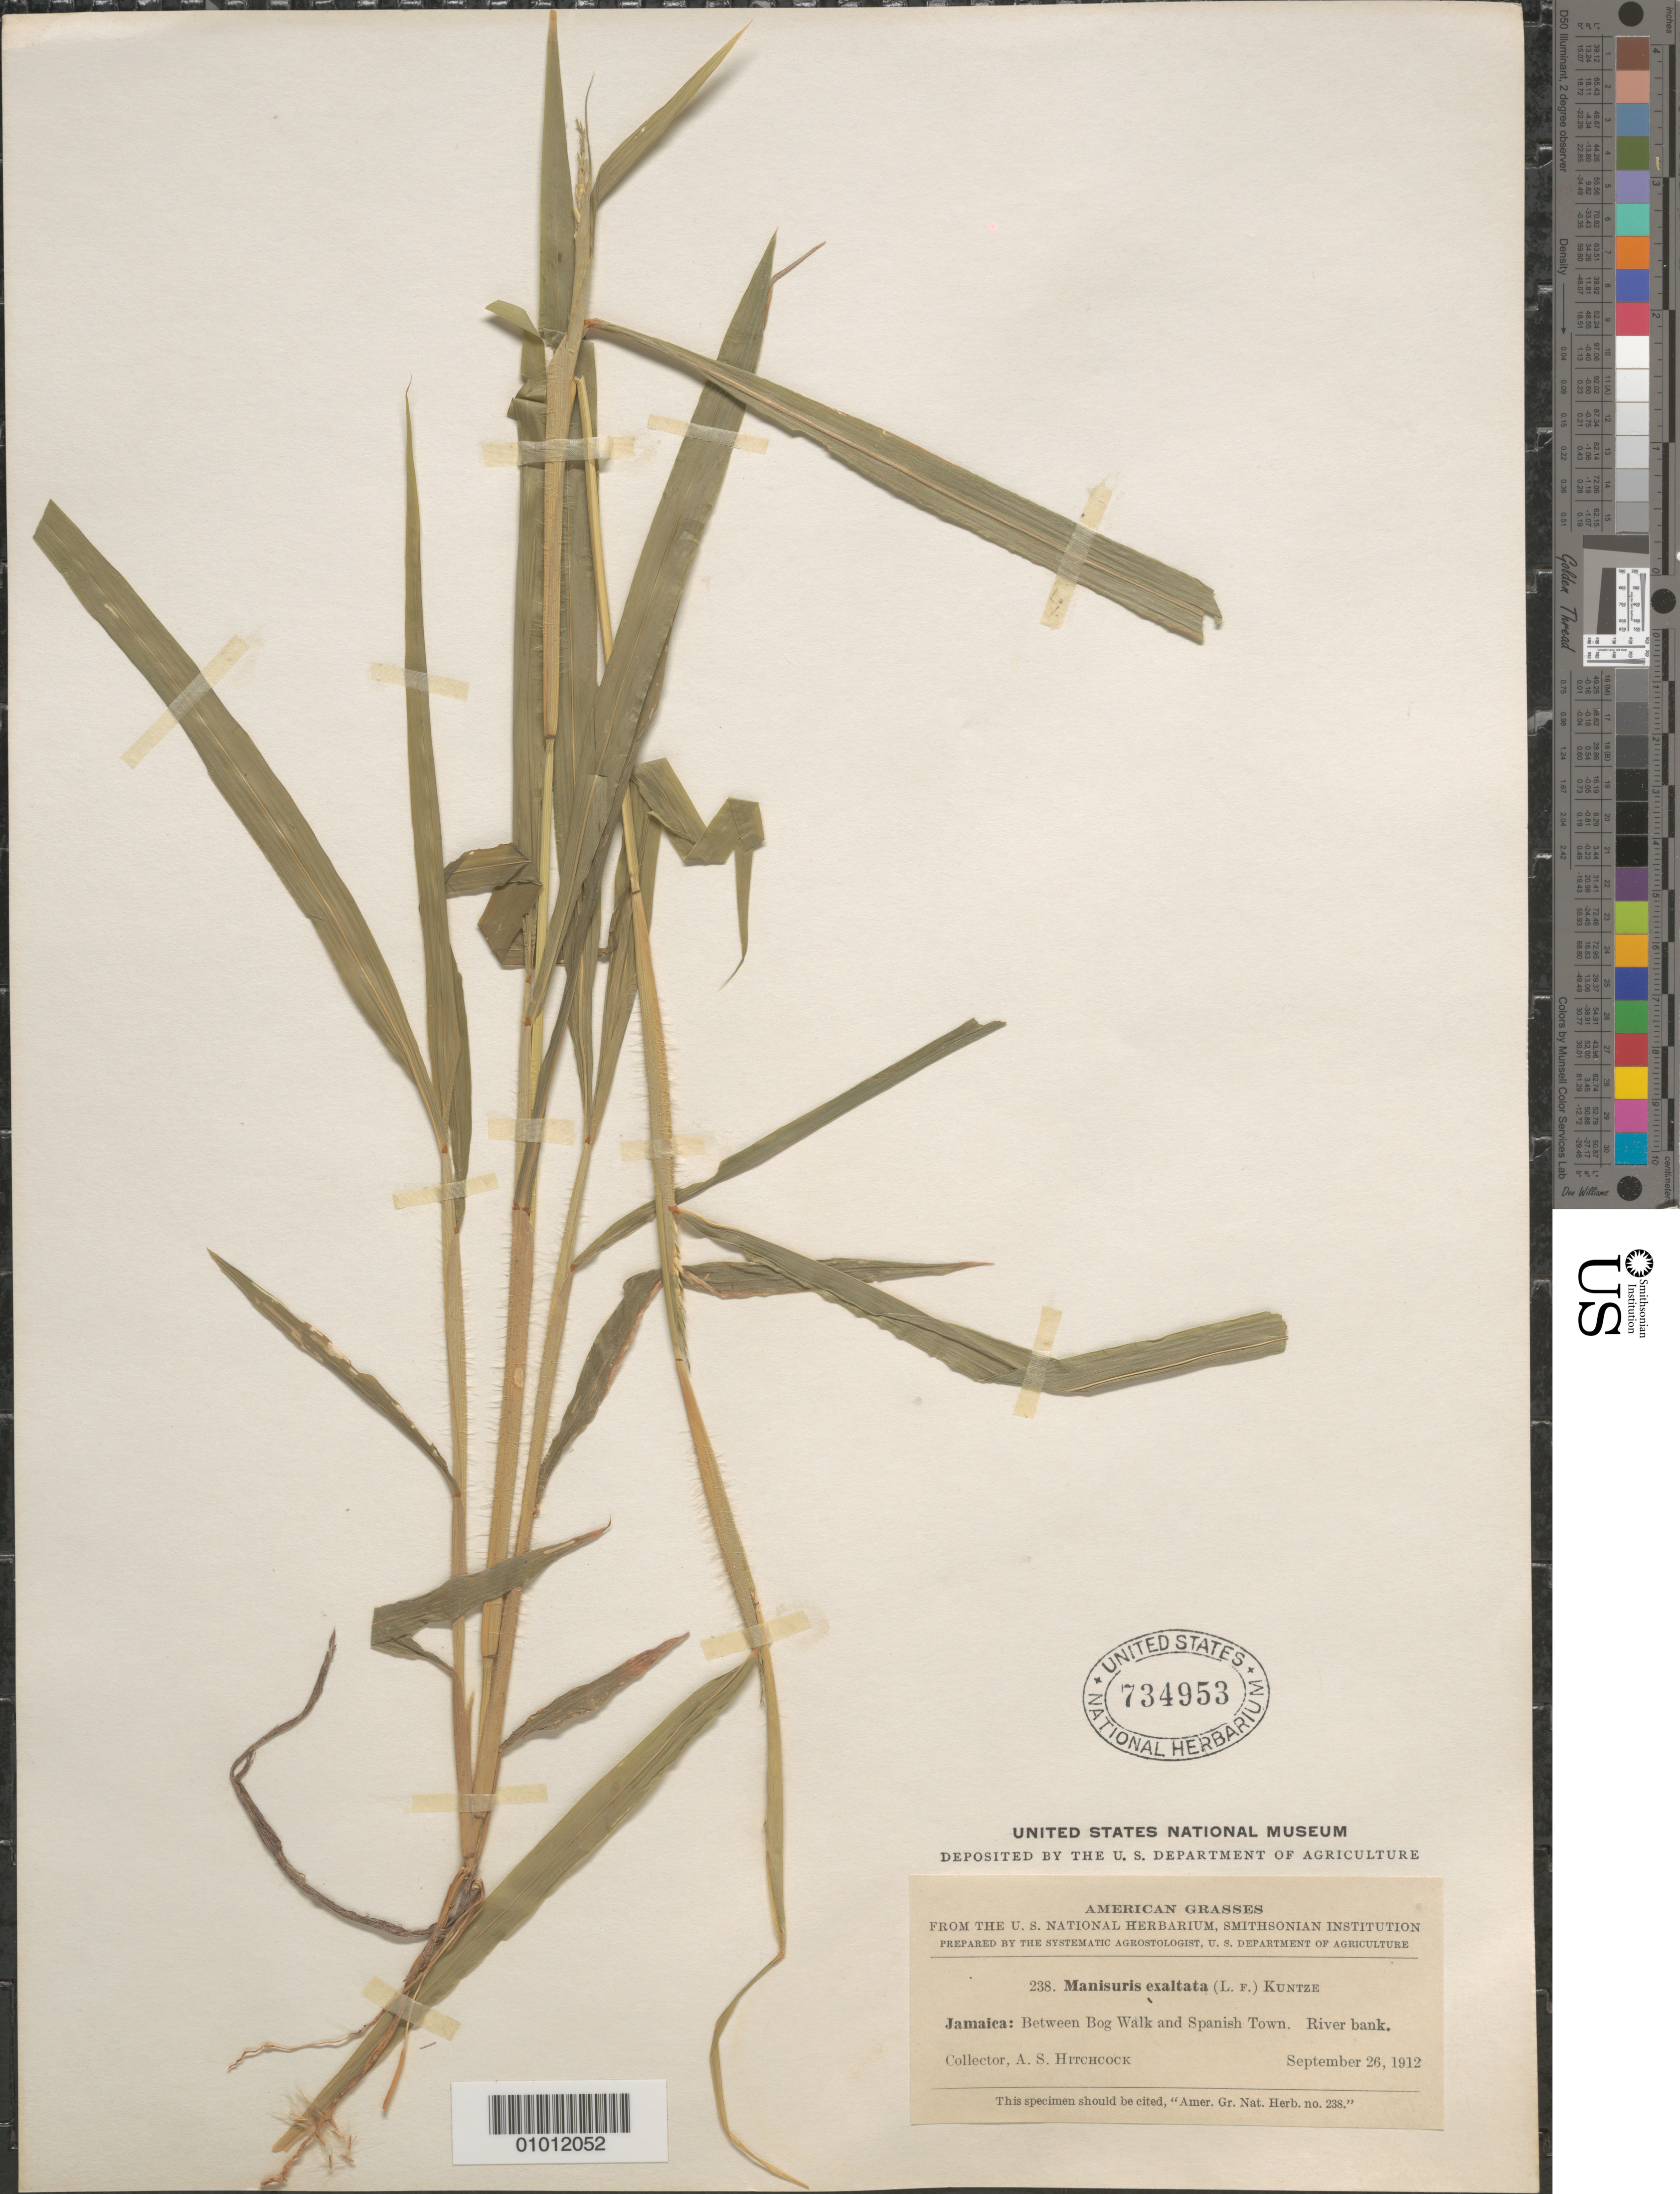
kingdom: Plantae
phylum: Tracheophyta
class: Liliopsida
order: Poales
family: Poaceae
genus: Rottboellia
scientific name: Rottboellia cochinchinensis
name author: (Lour.) Clayton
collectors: A. S. Hitchcock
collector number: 238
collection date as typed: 26 Sep 1912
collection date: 1912-09-26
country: Jamaica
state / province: Saint Catherine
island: Jamaica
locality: Between Bog Walk and Spanish Town on a river bank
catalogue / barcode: US 734953